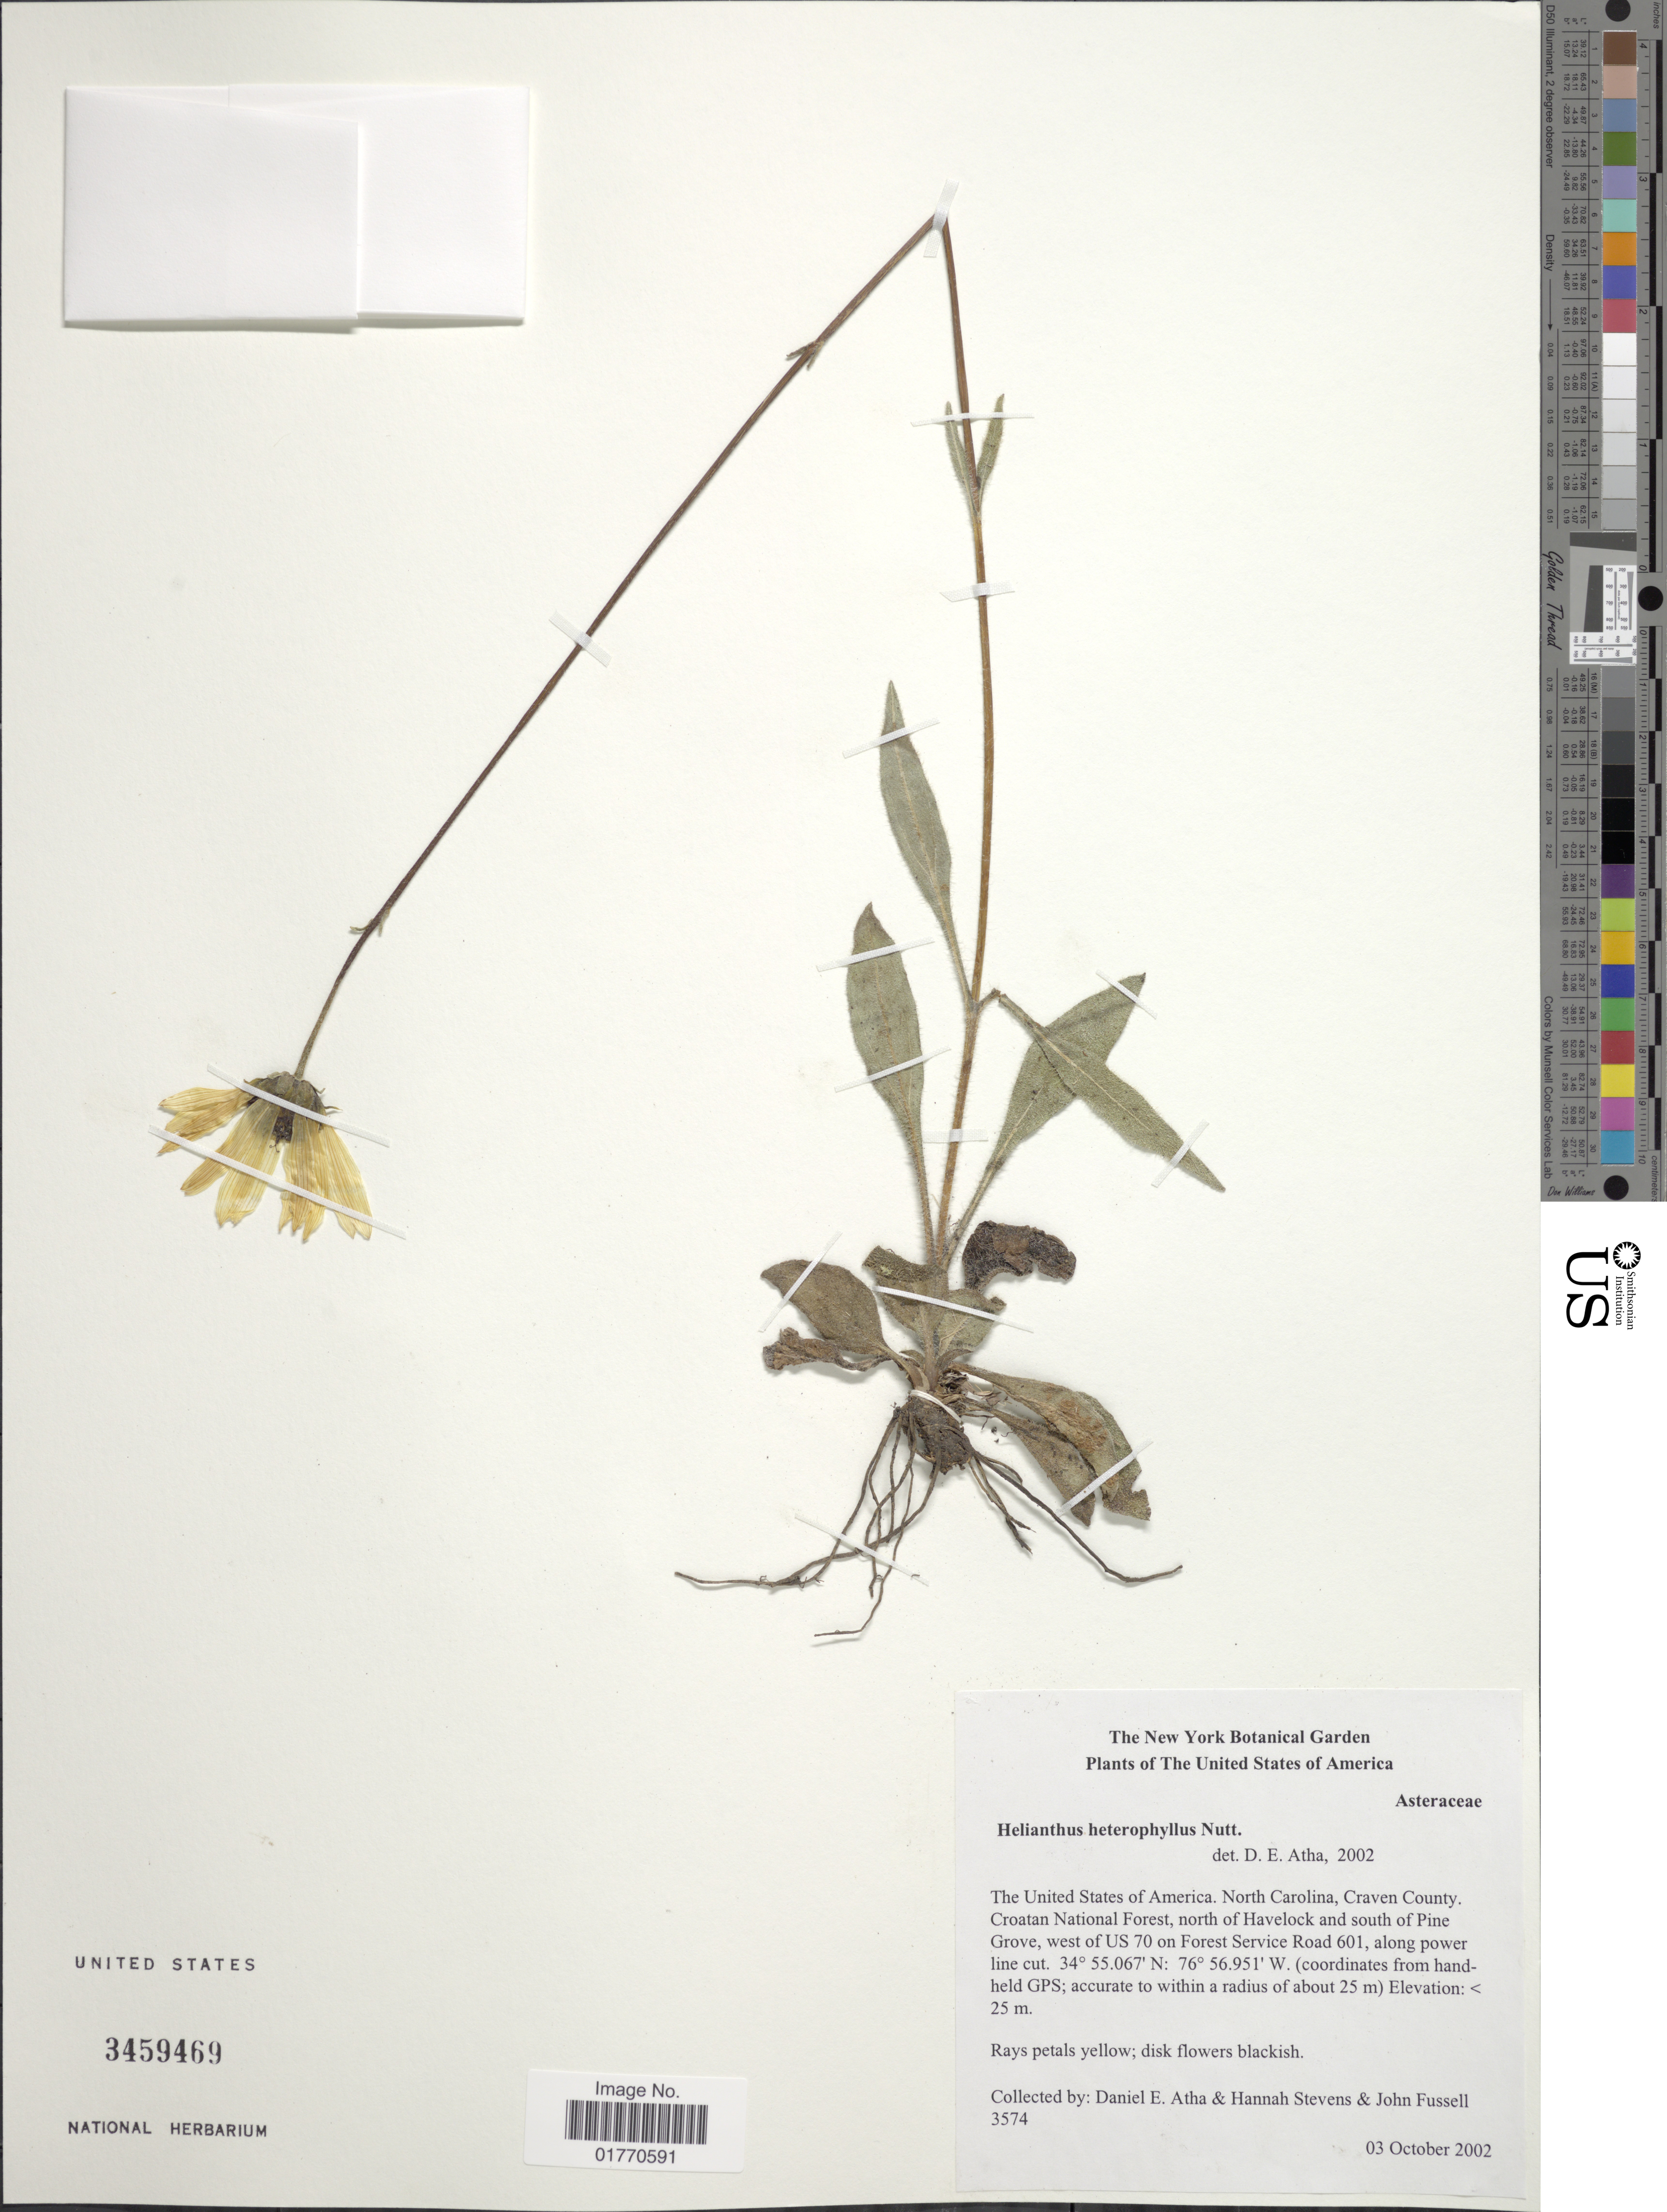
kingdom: Plantae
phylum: Tracheophyta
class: Magnoliopsida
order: Asterales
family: Asteraceae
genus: Helianthus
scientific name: Helianthus heterophyllus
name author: Nutt.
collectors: D. Atha, H. Stevens & J. Fussell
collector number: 3574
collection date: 2002-10-03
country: United States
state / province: North Carolina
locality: The United State of America, North Carolina, Craven County, Croatan National Forest, north of Havelock and south of Pine Grove, west of US 70 on Forest Service Road 601, along power line cut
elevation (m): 25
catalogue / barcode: US 3459469